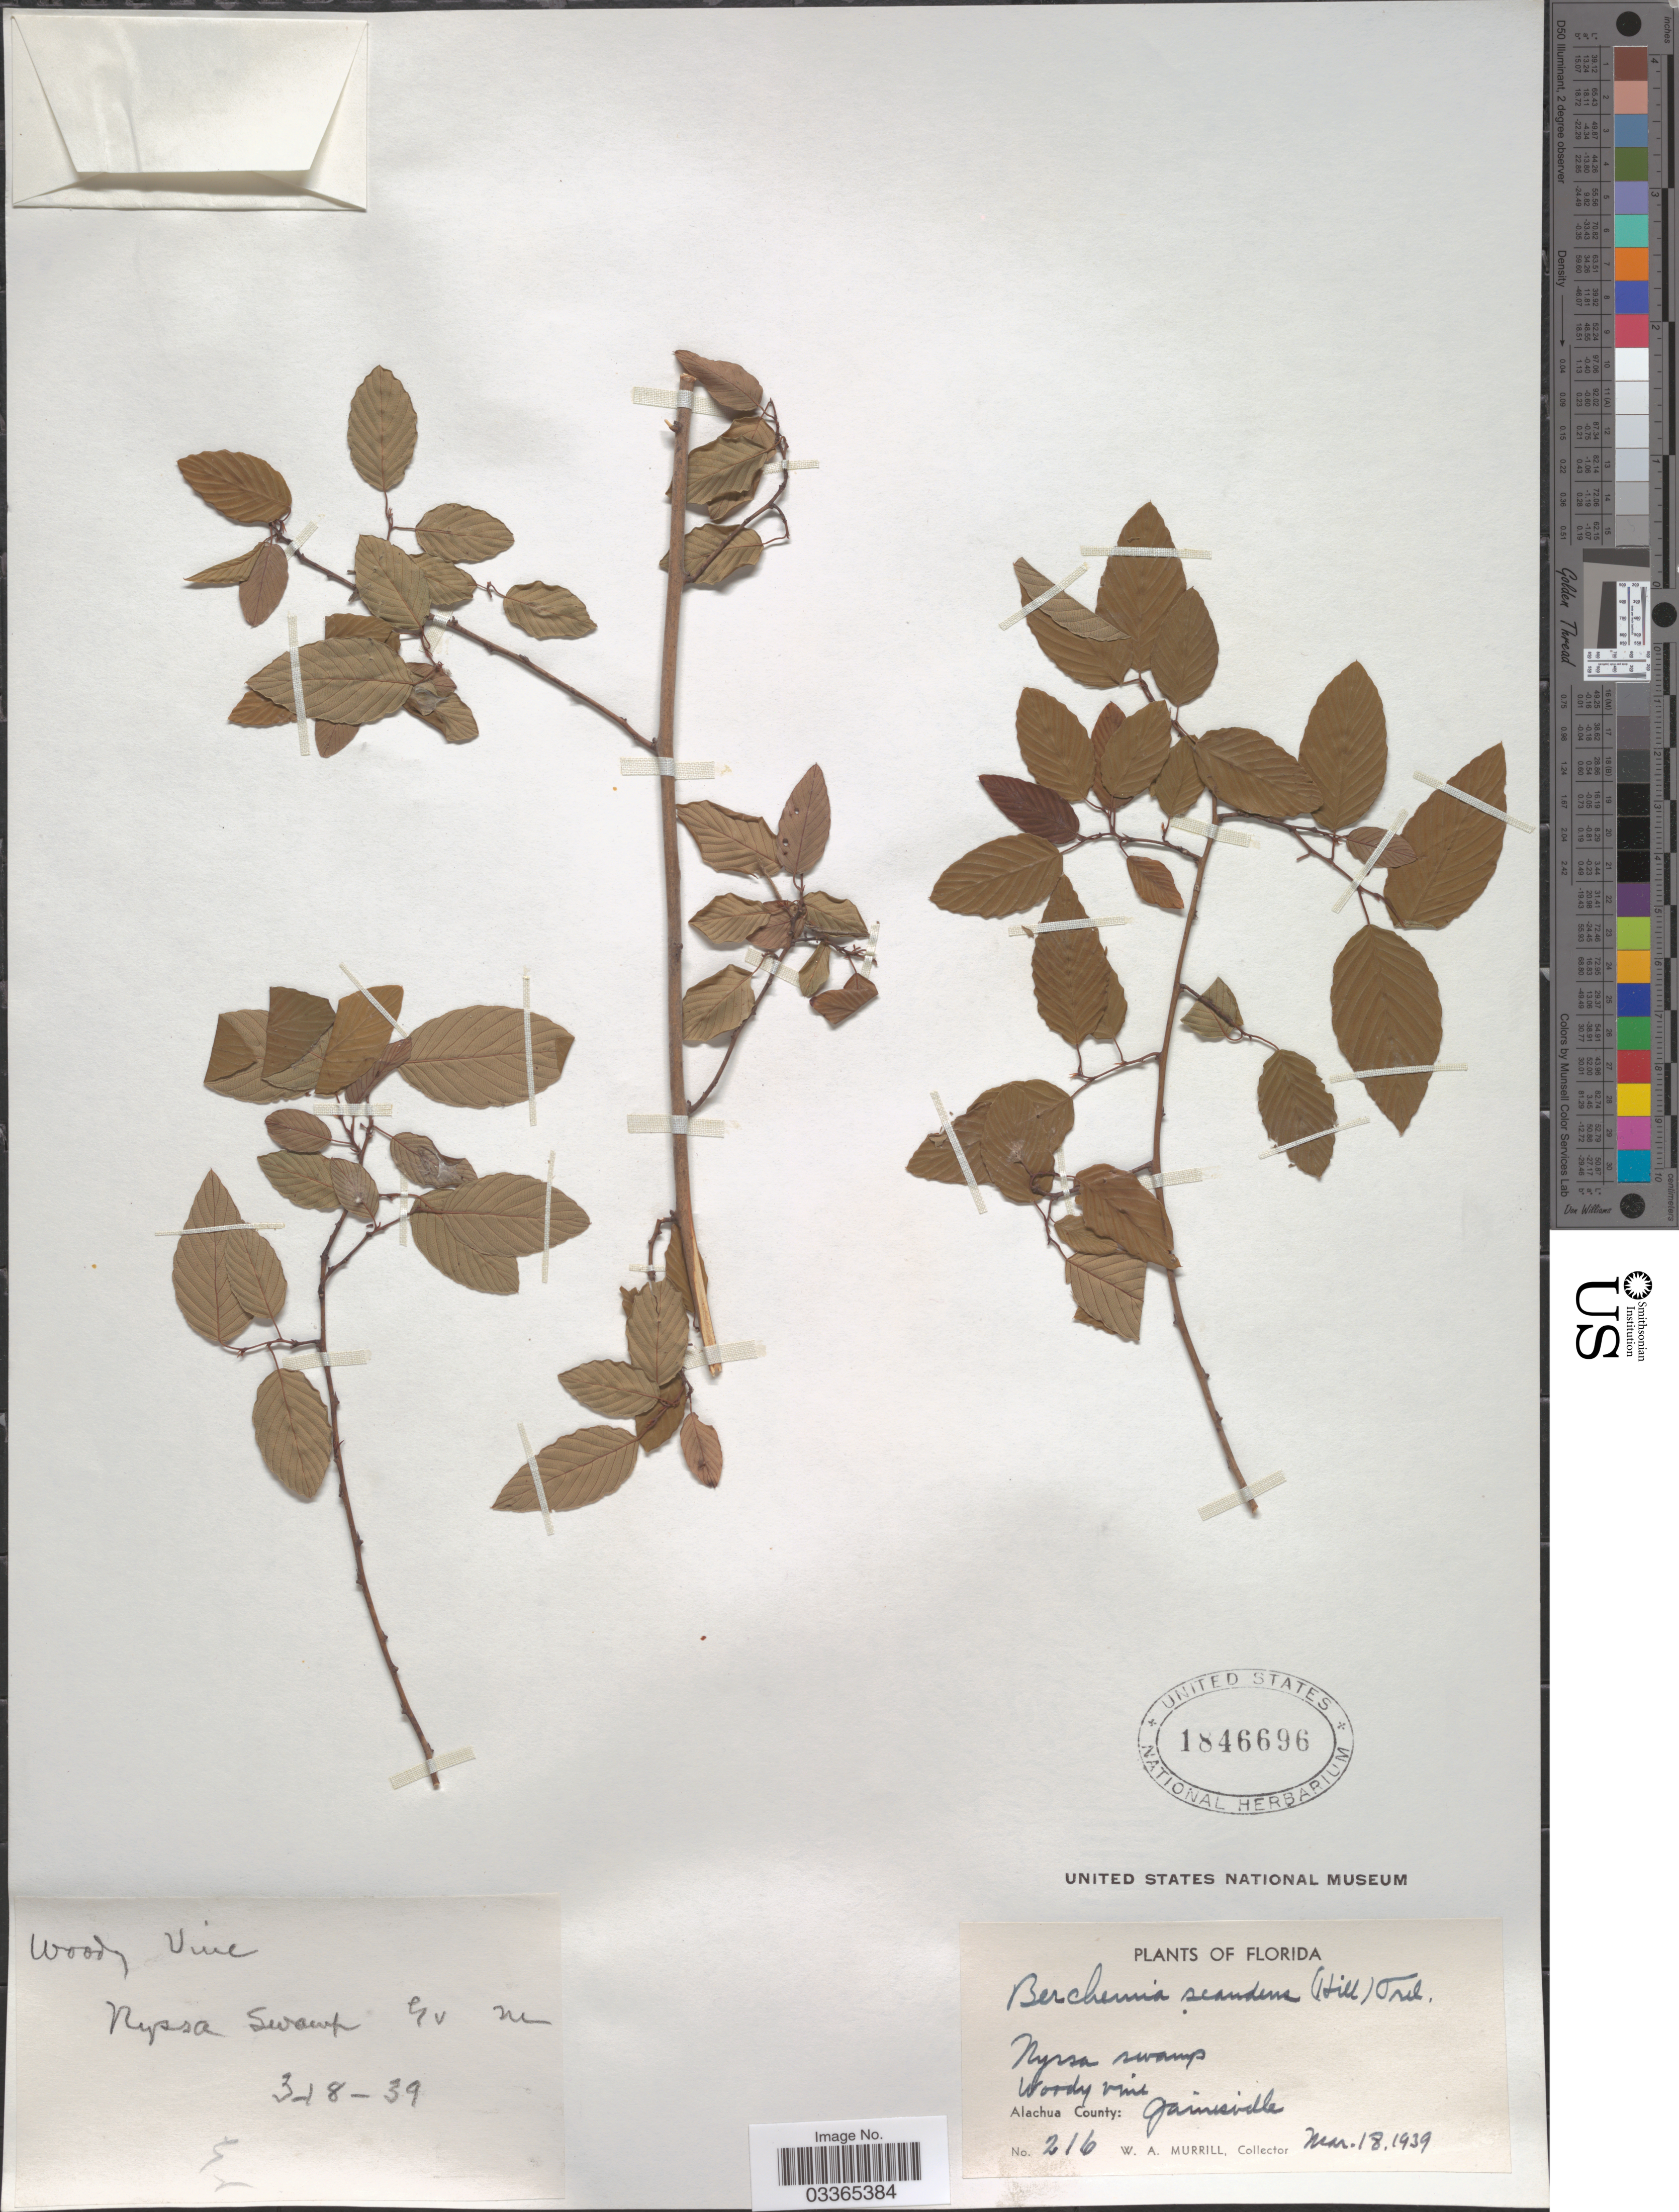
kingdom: Plantae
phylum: Tracheophyta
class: Magnoliopsida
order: Rosales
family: Rhamnaceae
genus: Berchemia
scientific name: Berchemia scandens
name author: (Hill) K. Koch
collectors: W. A. Murrill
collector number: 216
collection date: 1939-03-18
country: United States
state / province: Florida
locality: Nyssa swamps. Alachua County: Gainesville.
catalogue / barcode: US 1846696